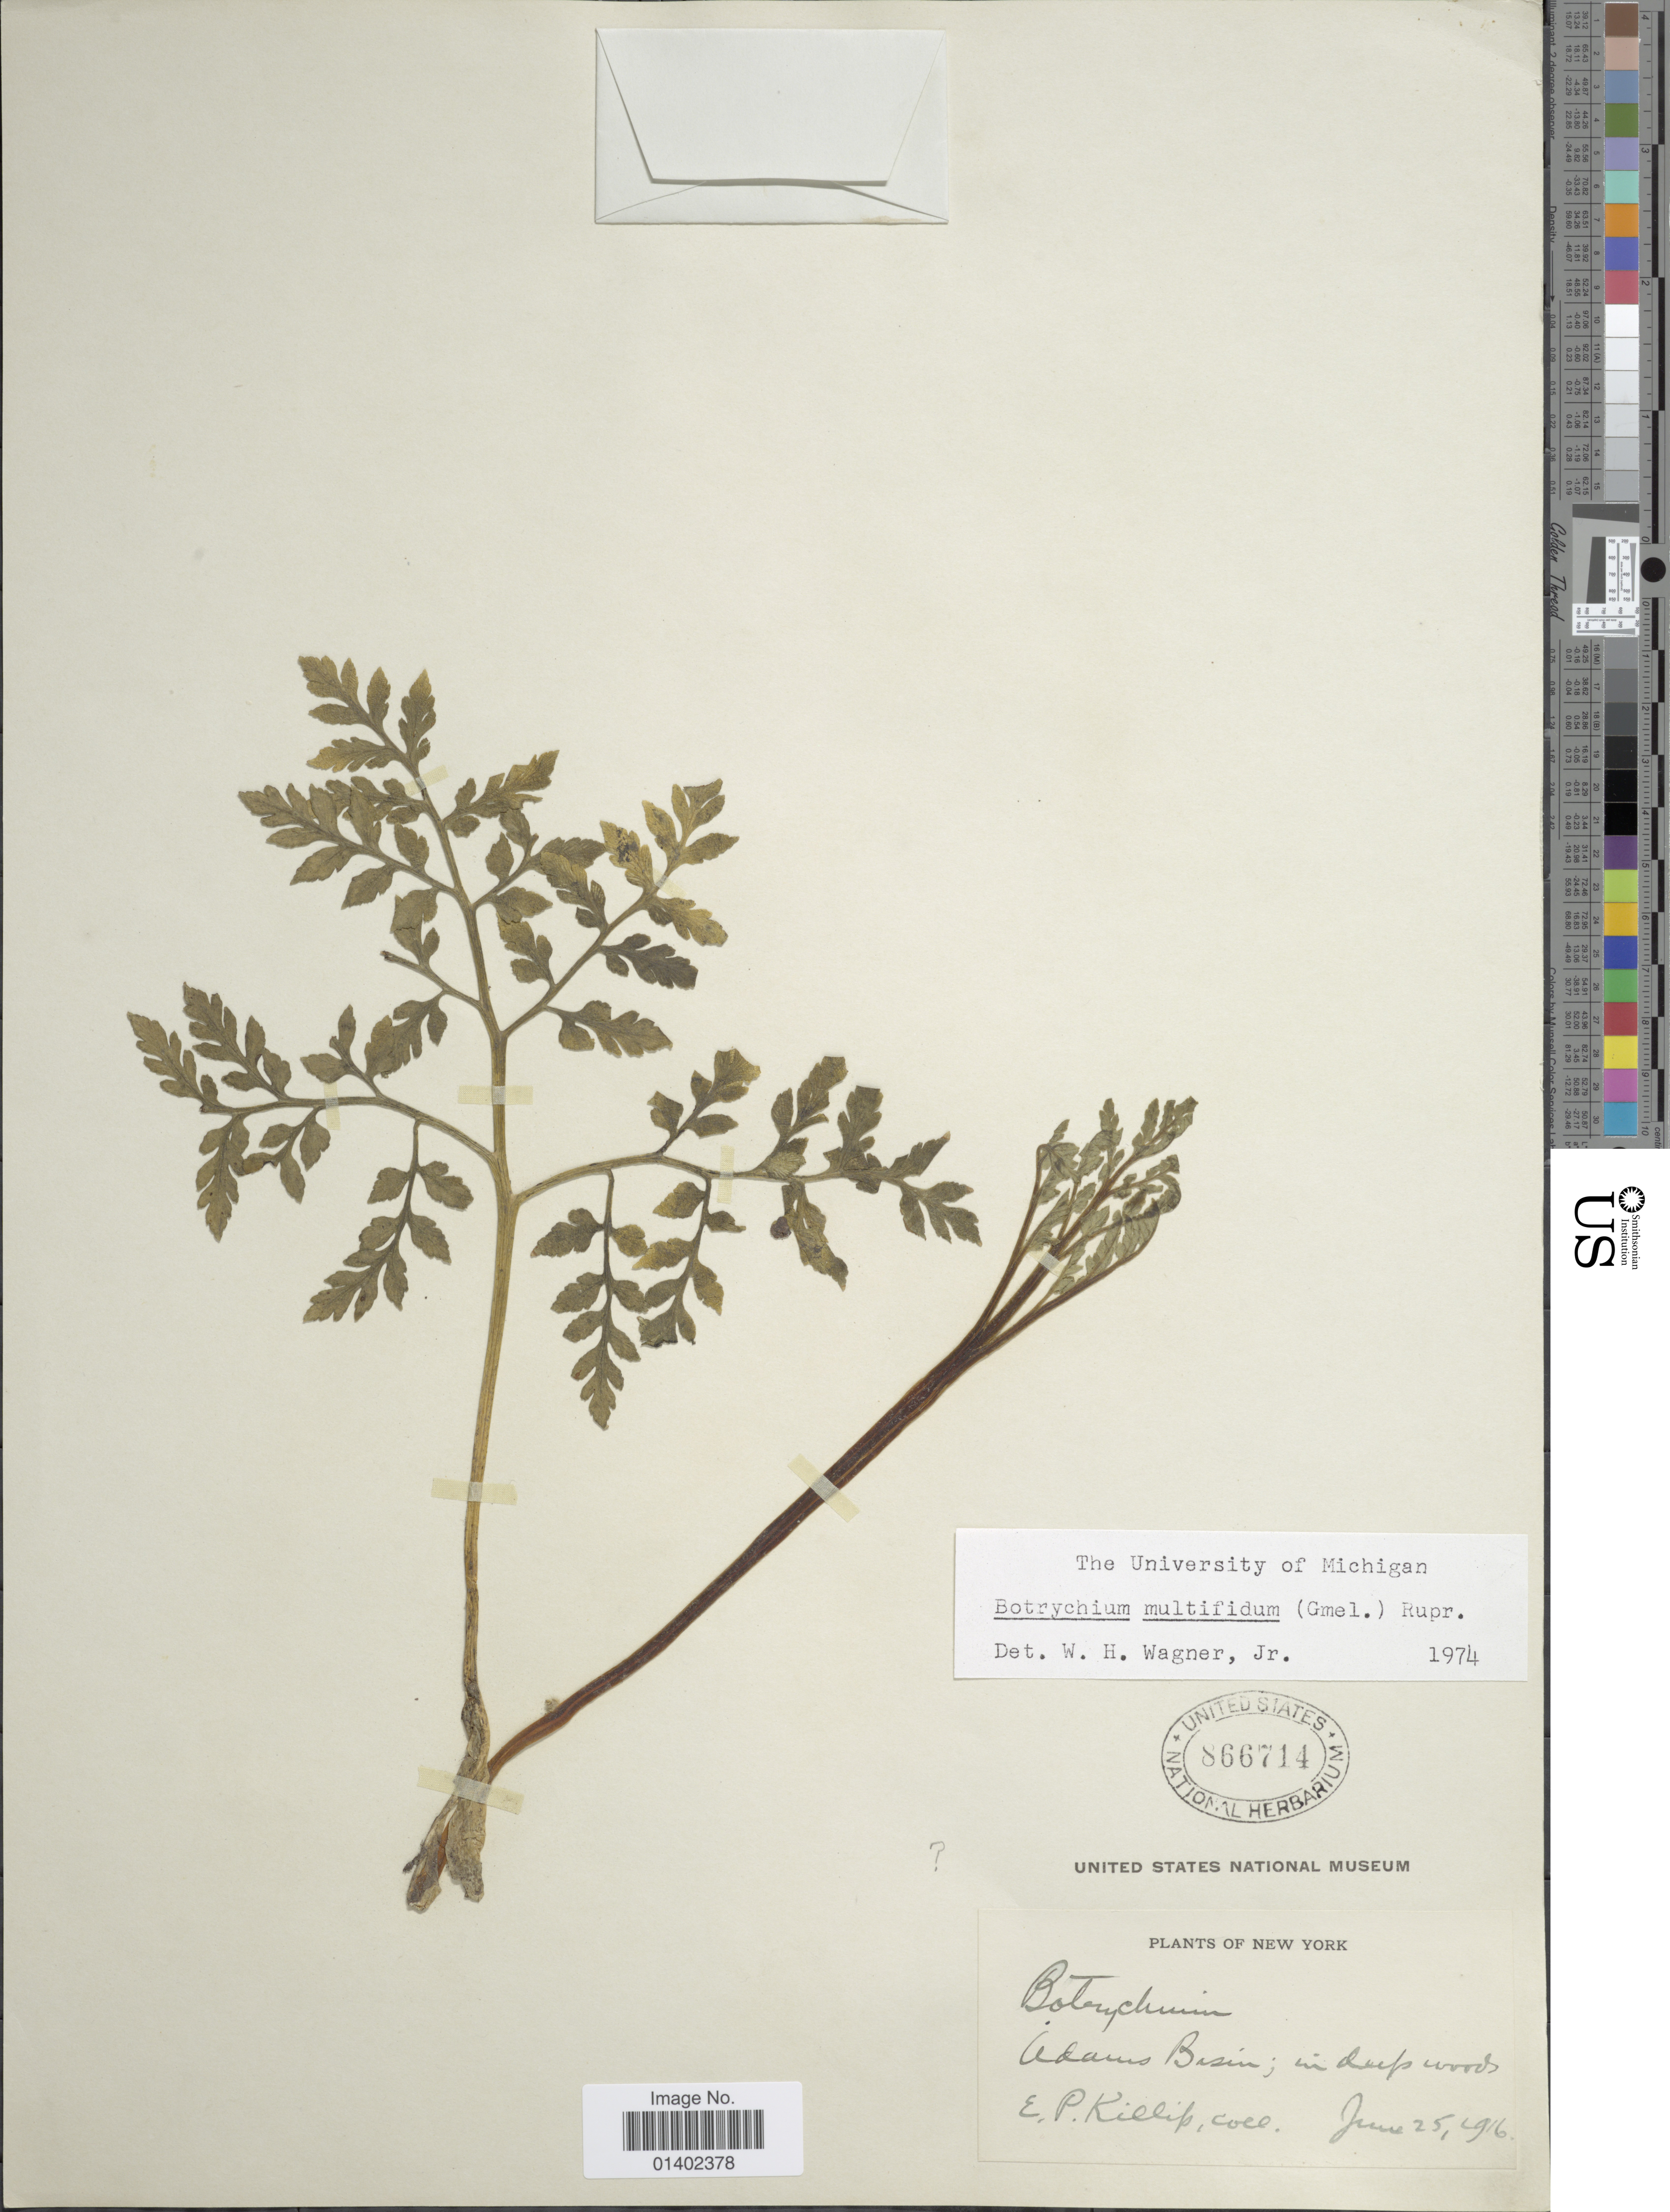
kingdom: Plantae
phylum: Tracheophyta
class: Polypodiopsida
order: Ophioglossales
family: Ophioglossaceae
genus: Botrychium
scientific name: Botrychium multifidum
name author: (J.F. Gmel.) Rupr.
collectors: E. P. Killip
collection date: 1916-06-25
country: United States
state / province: New York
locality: Adams Basin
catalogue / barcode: US 866714